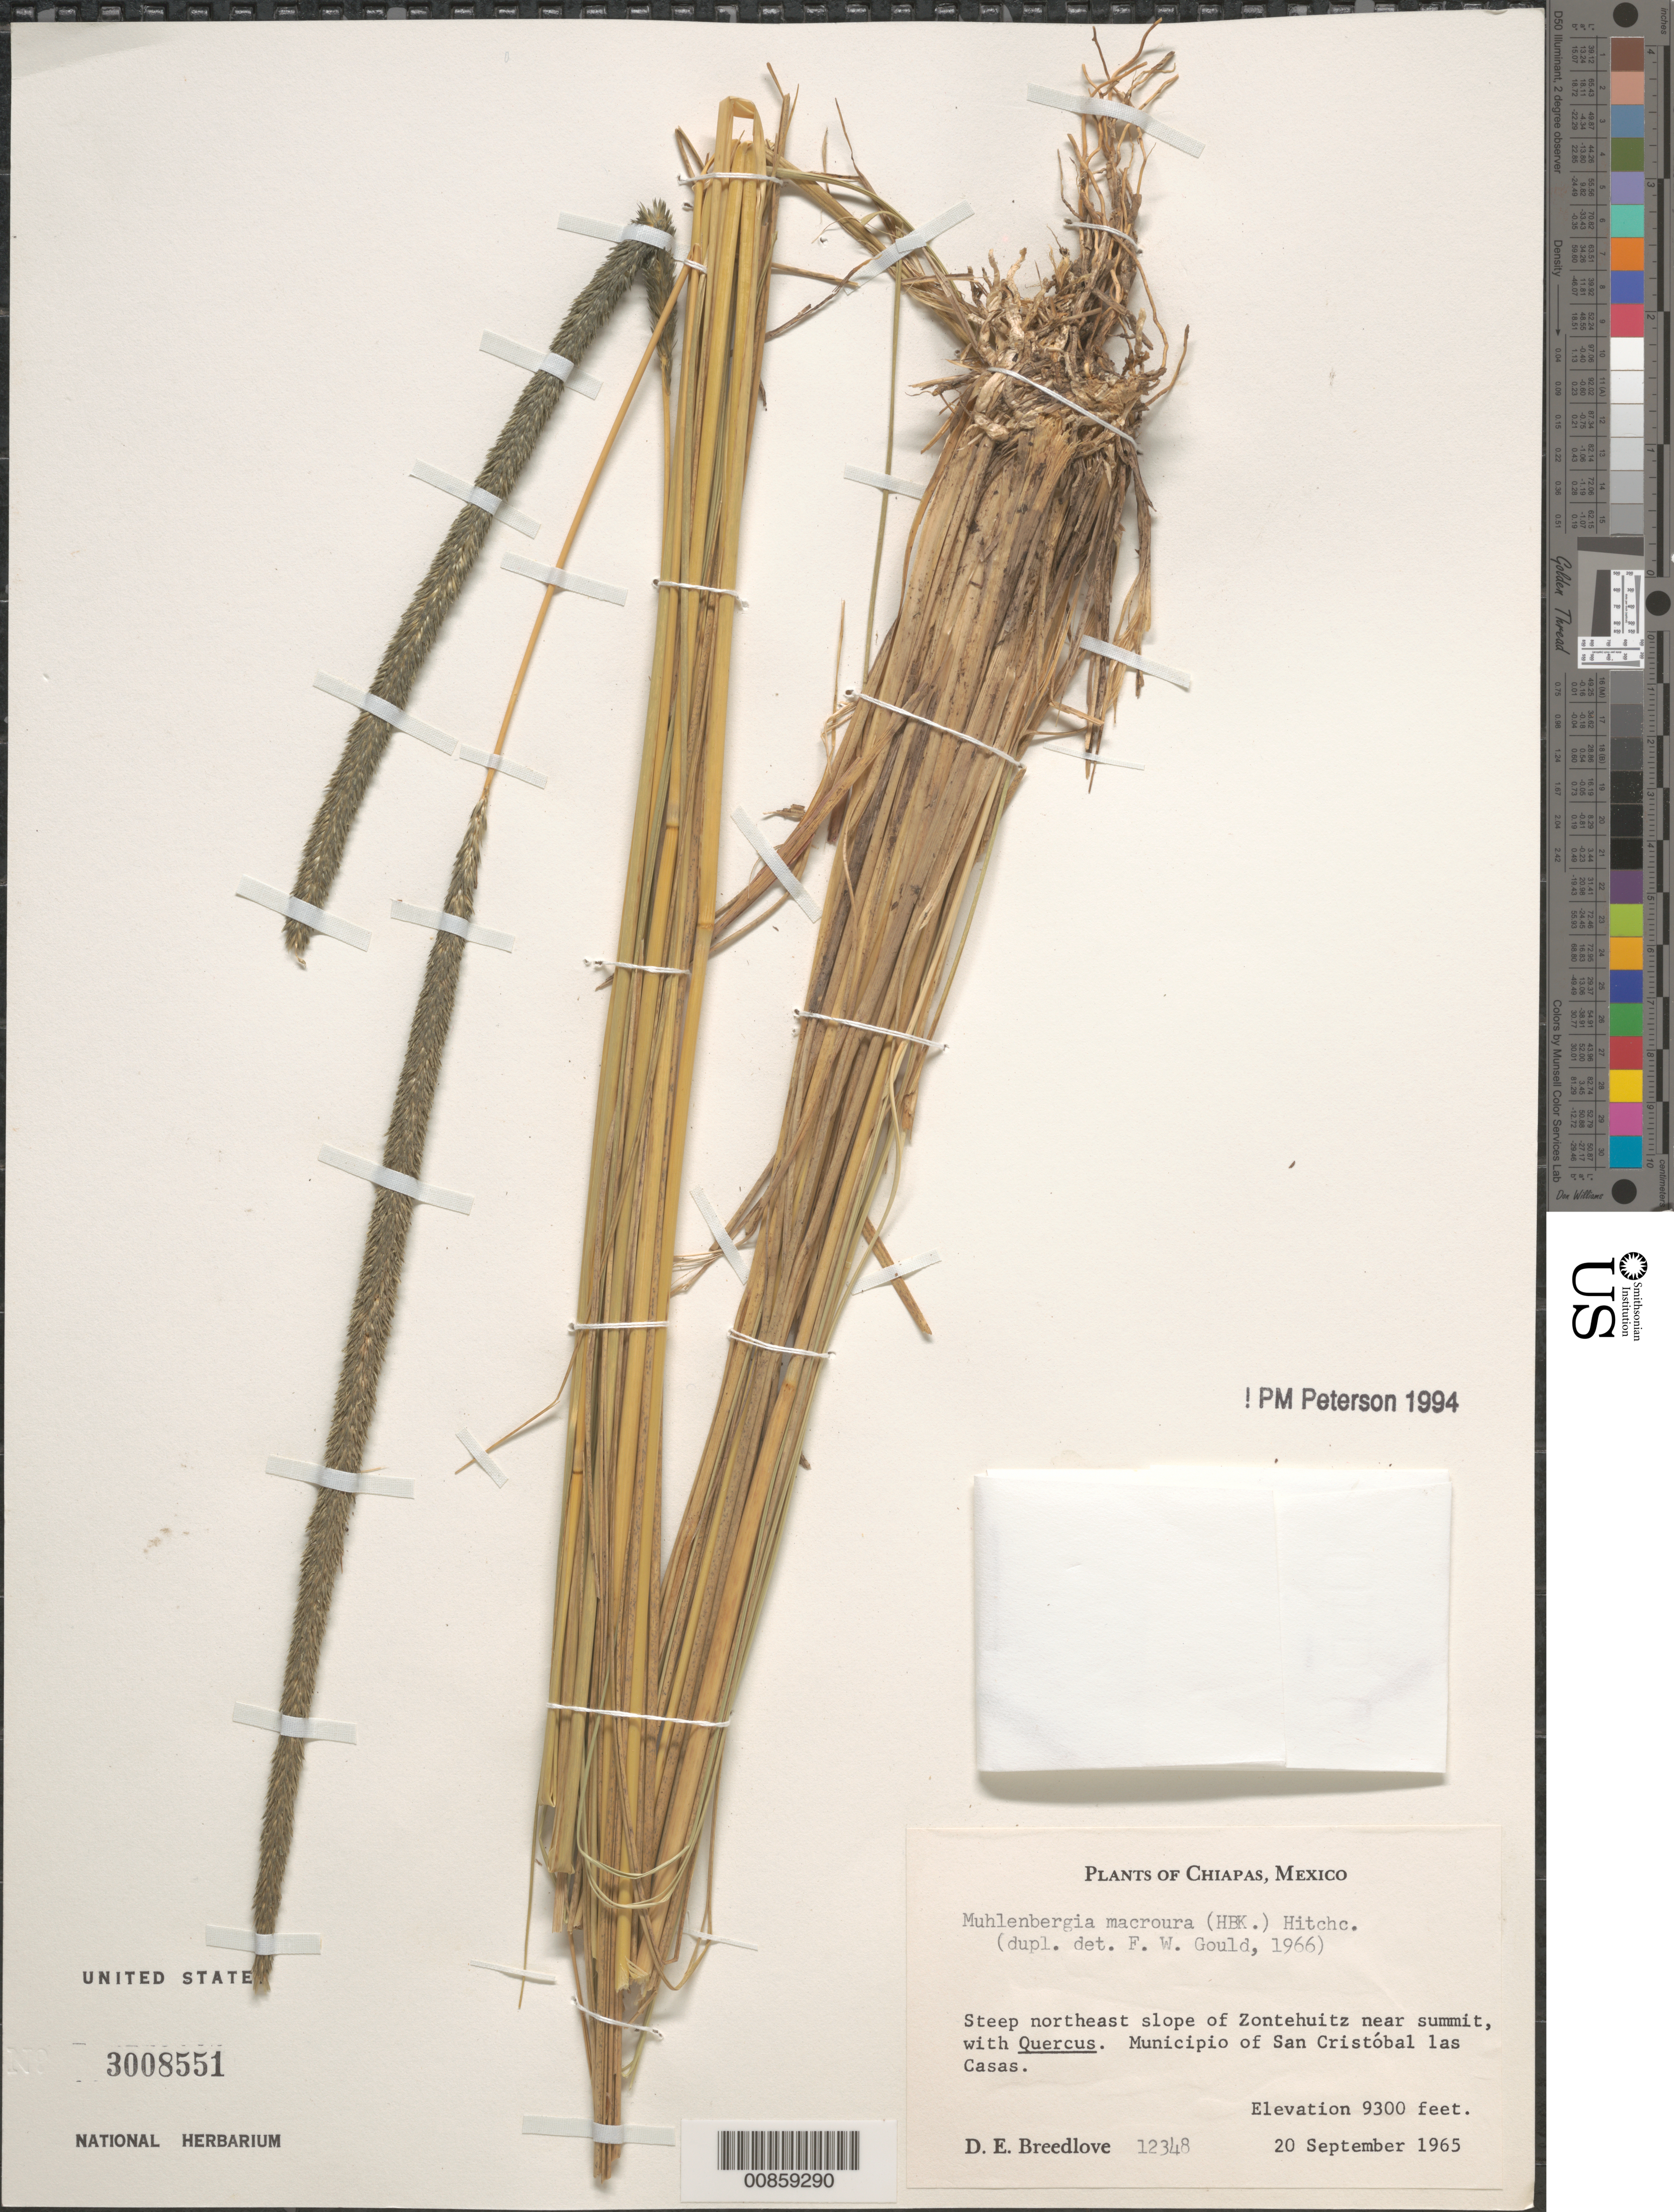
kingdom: Plantae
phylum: Tracheophyta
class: Liliopsida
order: Poales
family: Poaceae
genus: Muhlenbergia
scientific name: Muhlenbergia macroura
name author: (Kunth) Hitchc.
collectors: D. E. Breedlove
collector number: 12348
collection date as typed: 20 Sep 1965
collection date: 1965-09-20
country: Mexico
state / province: Chiapas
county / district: San Cristóbal de Las Casas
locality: NE slope of Zontehitz, mpio. San Cristóbal de Las Casas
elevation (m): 3100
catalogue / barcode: US 3008551